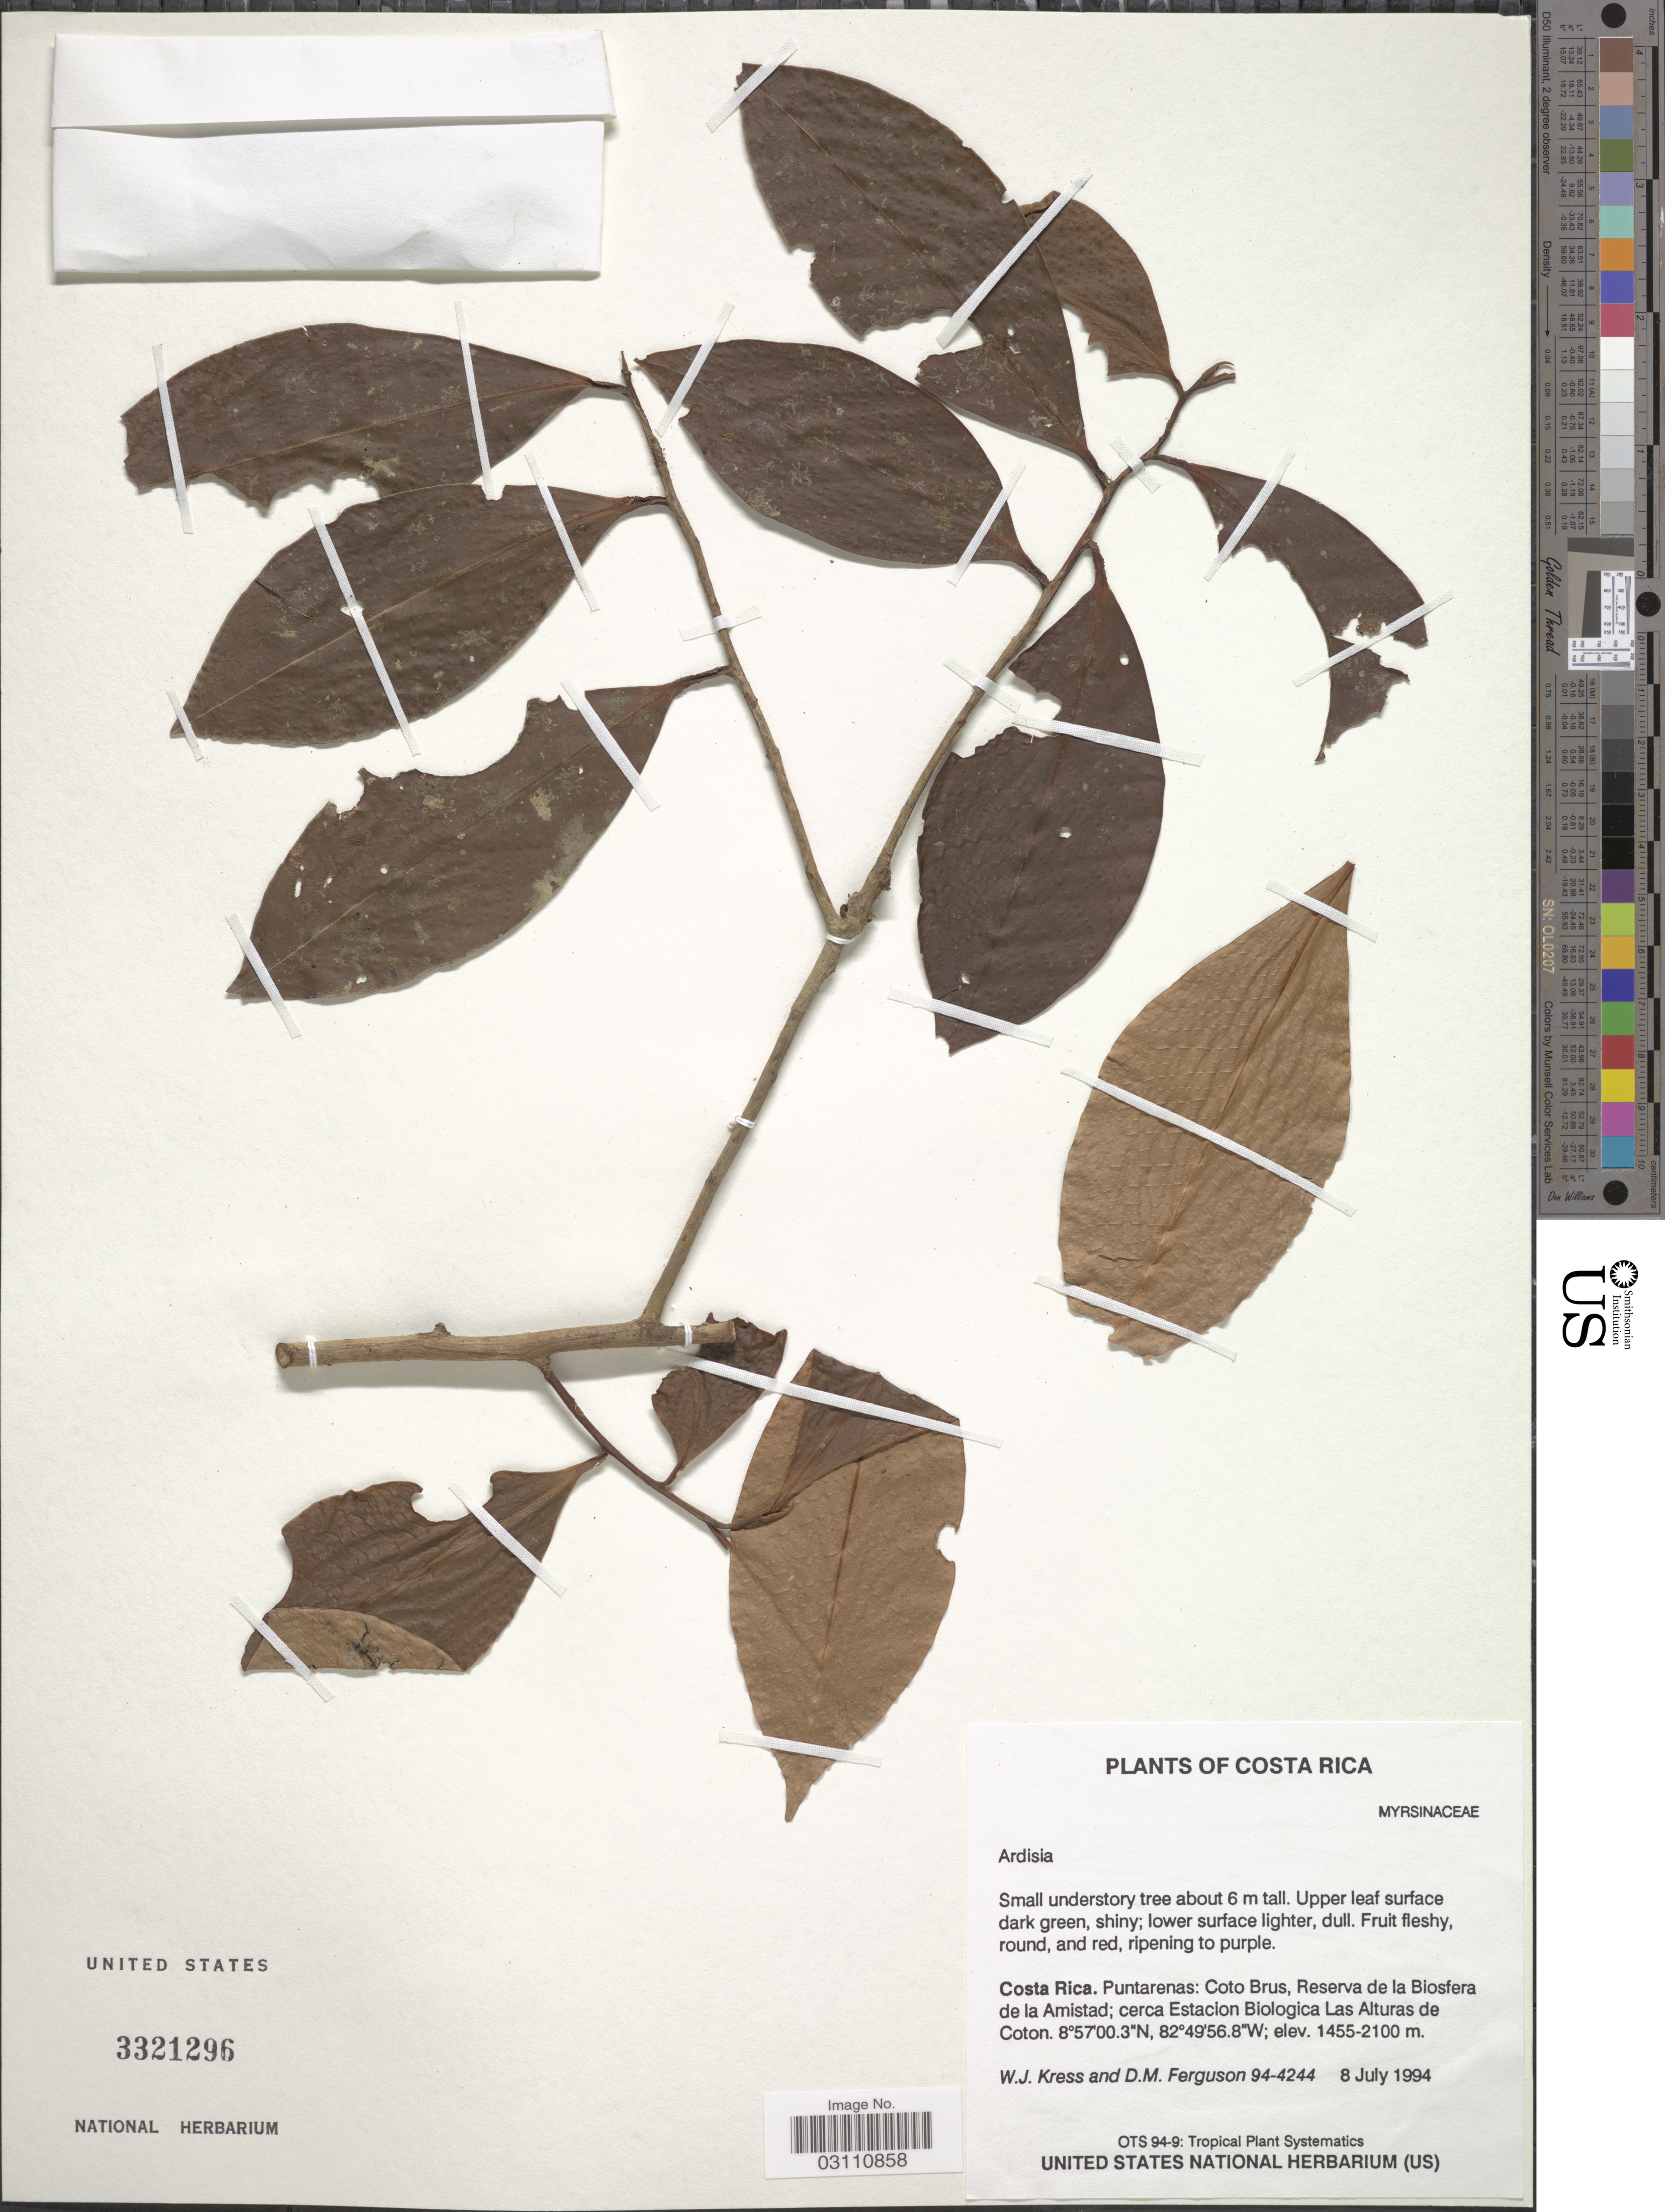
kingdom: Plantae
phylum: Tracheophyta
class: Magnoliopsida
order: Ericales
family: Primulaceae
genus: Ardisia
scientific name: Ardisia sp.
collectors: W. J. Kress & D. M. Ferguson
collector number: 94-4244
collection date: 1994-07-08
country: Costa Rica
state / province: Puntarenas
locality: Coto Brus, Reserva de la Biosfera de la Amistad; cerca Estacion Biologica Las Alturas de Coton.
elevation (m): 1455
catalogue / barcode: US 3321296